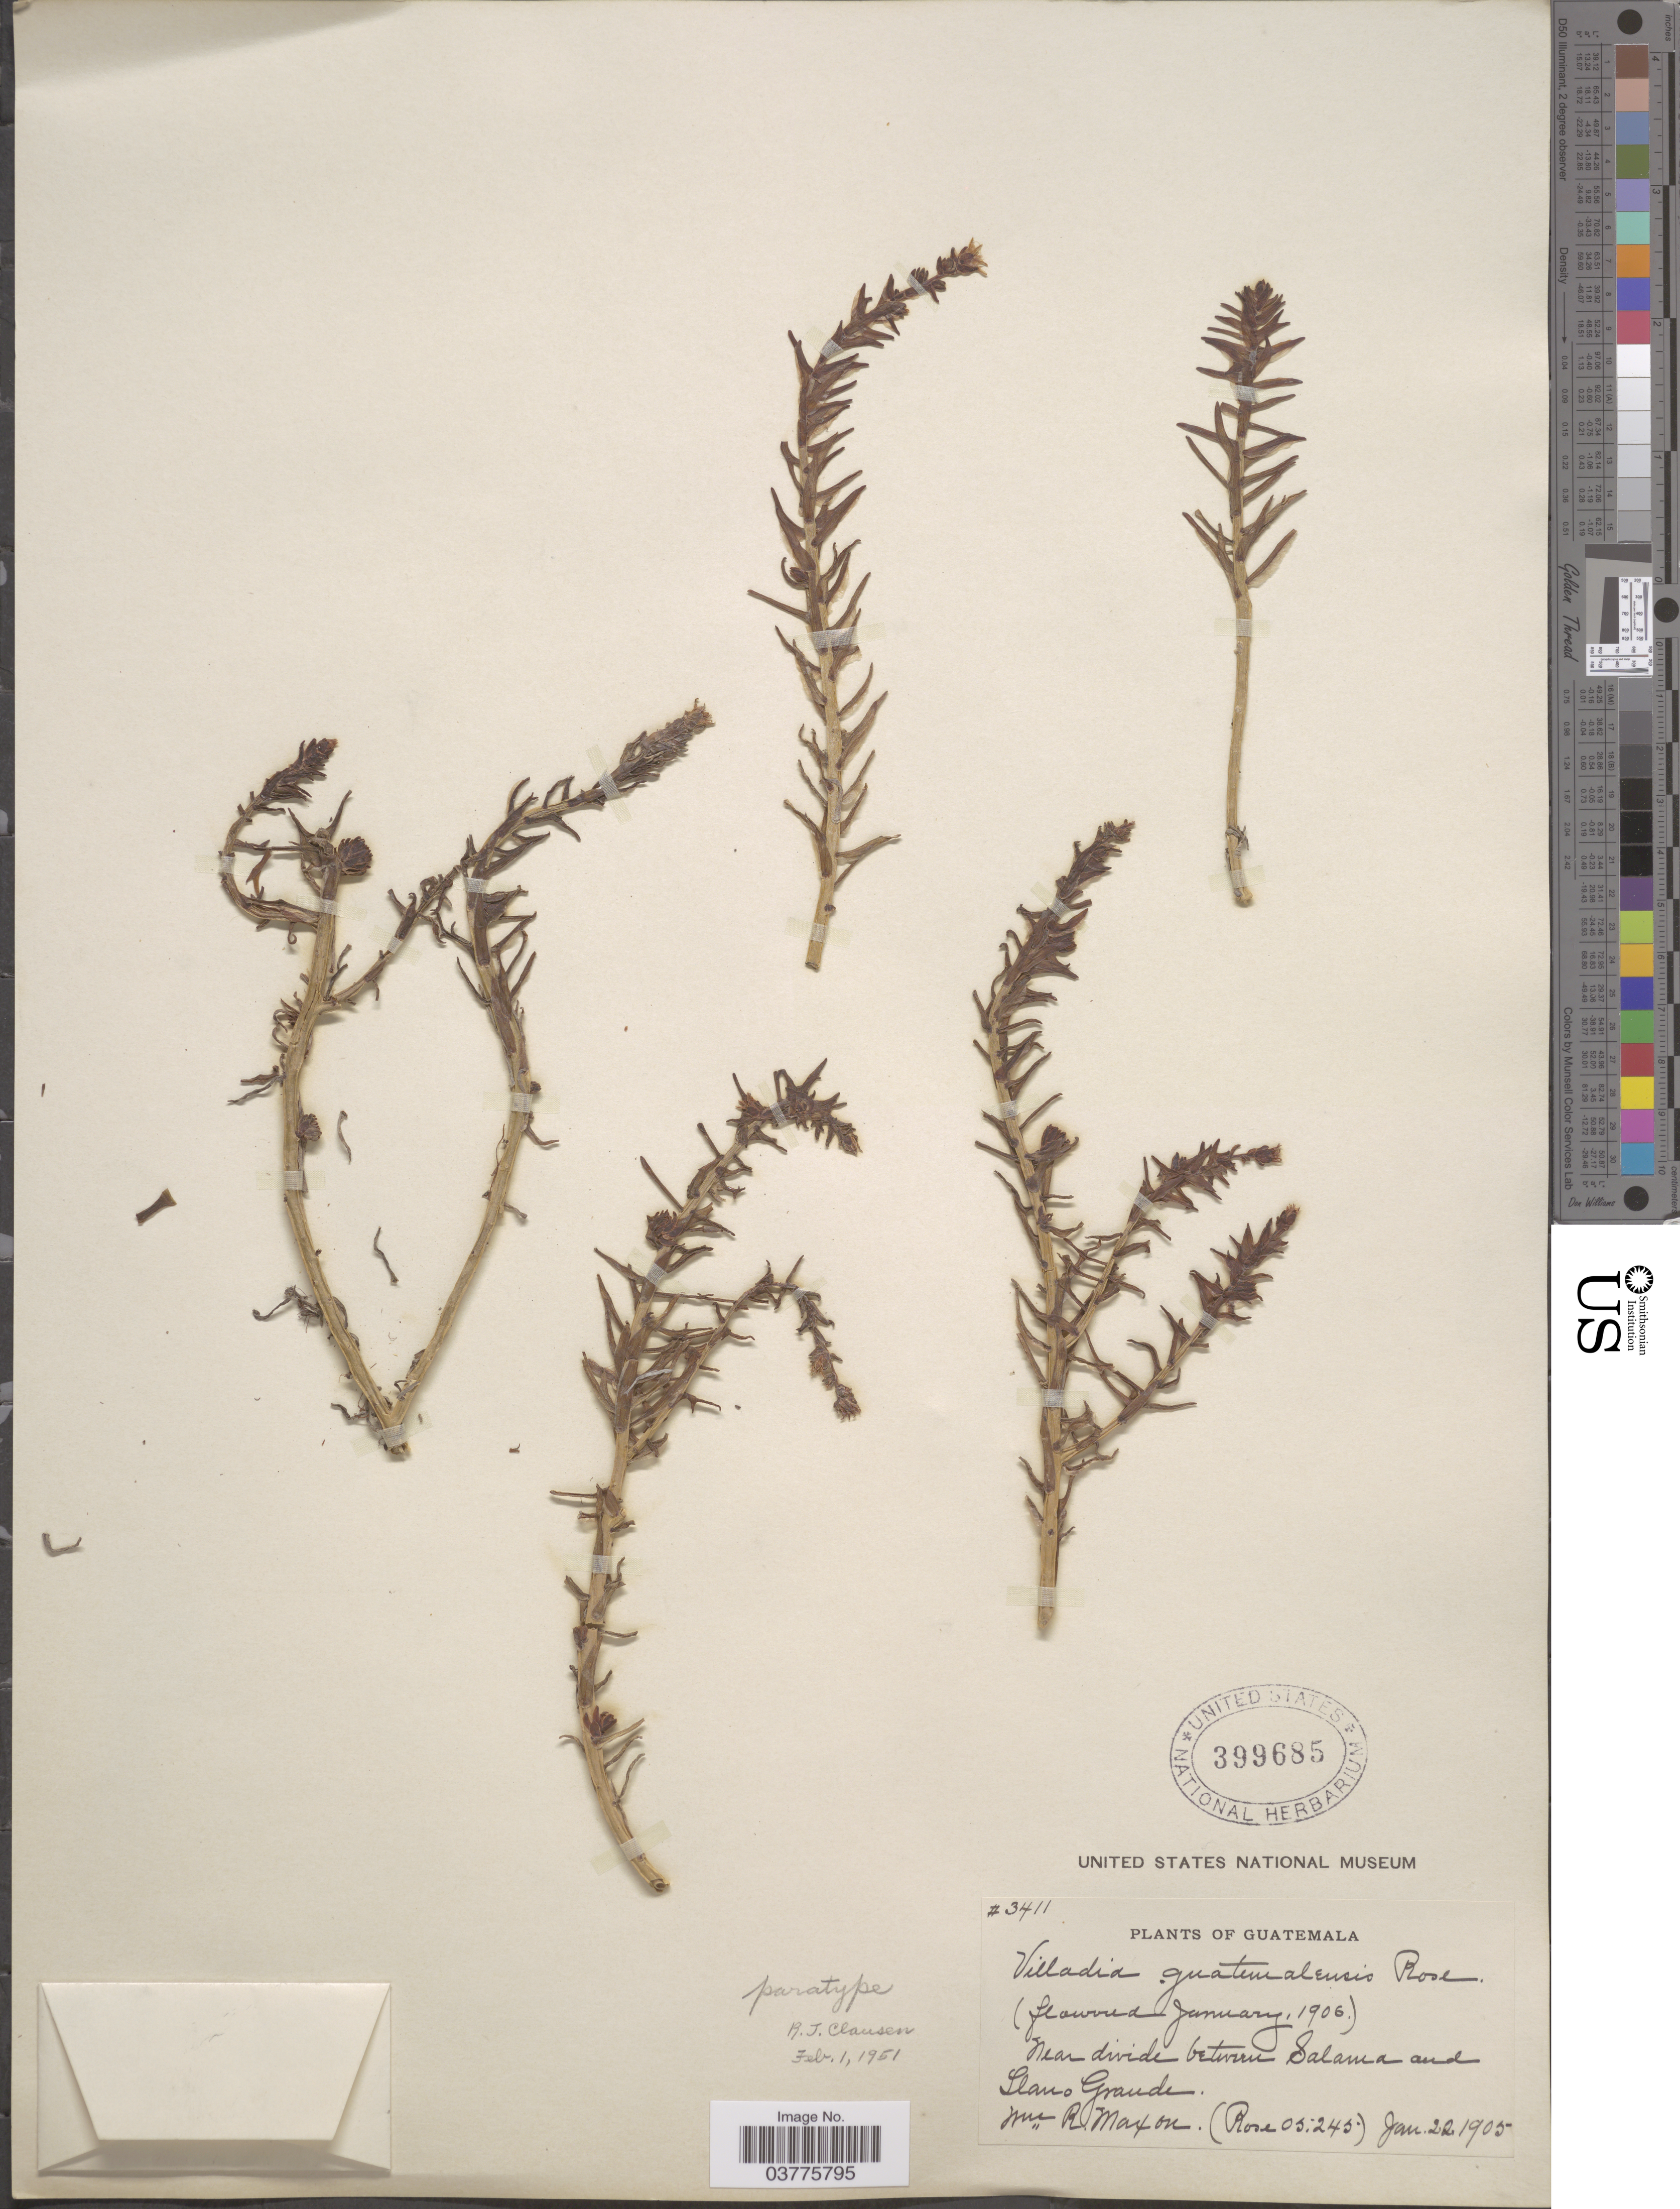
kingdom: Plantae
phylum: Tracheophyta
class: Magnoliopsida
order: Saxifragales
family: Crassulaceae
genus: Villadia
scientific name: Villadia guatemalensis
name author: Rose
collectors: W. R. Maxon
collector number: Rose05245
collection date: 1905-01-22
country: Guatemala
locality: Near divide between Salama and Llano Grande.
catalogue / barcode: US 399685